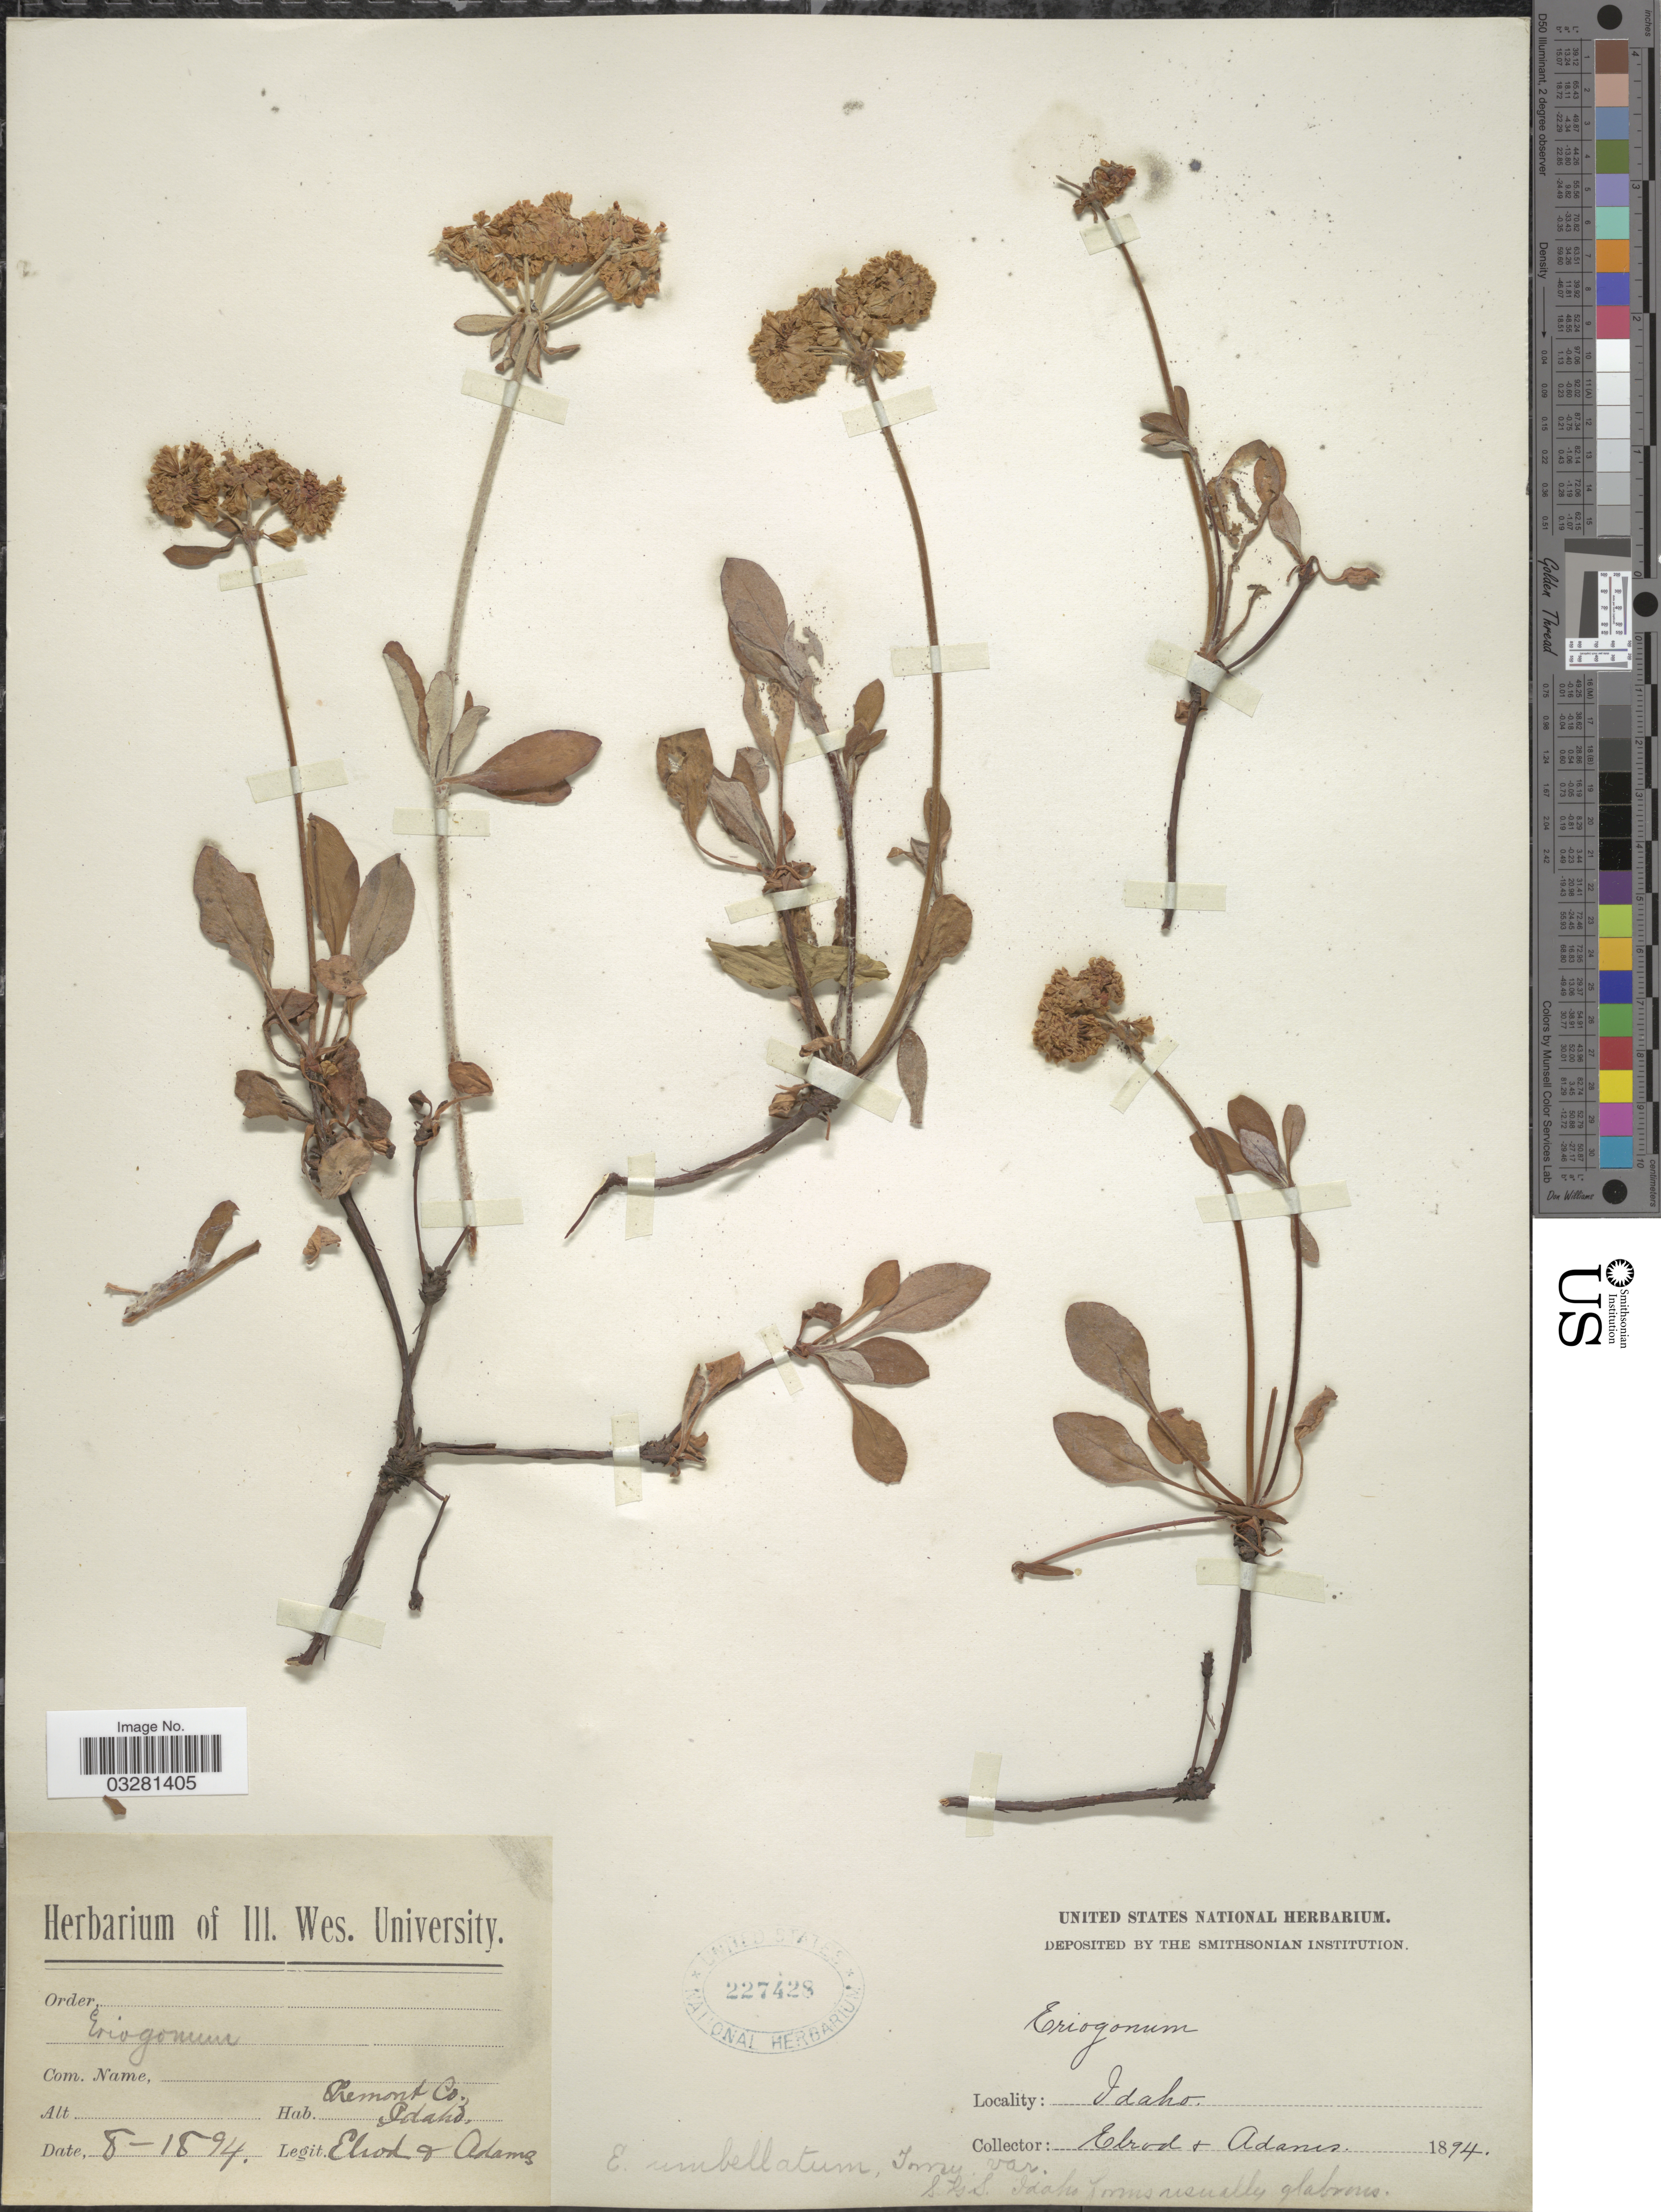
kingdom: Plantae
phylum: Tracheophyta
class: Magnoliopsida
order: Caryophyllales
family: Polygonaceae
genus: Eriogonum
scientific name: Eriogonum umbellatum var. umbellatum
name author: Torr.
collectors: Elrod & Adams, --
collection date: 1894-08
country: United States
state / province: Idaho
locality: Fremont Co.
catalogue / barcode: US 227428